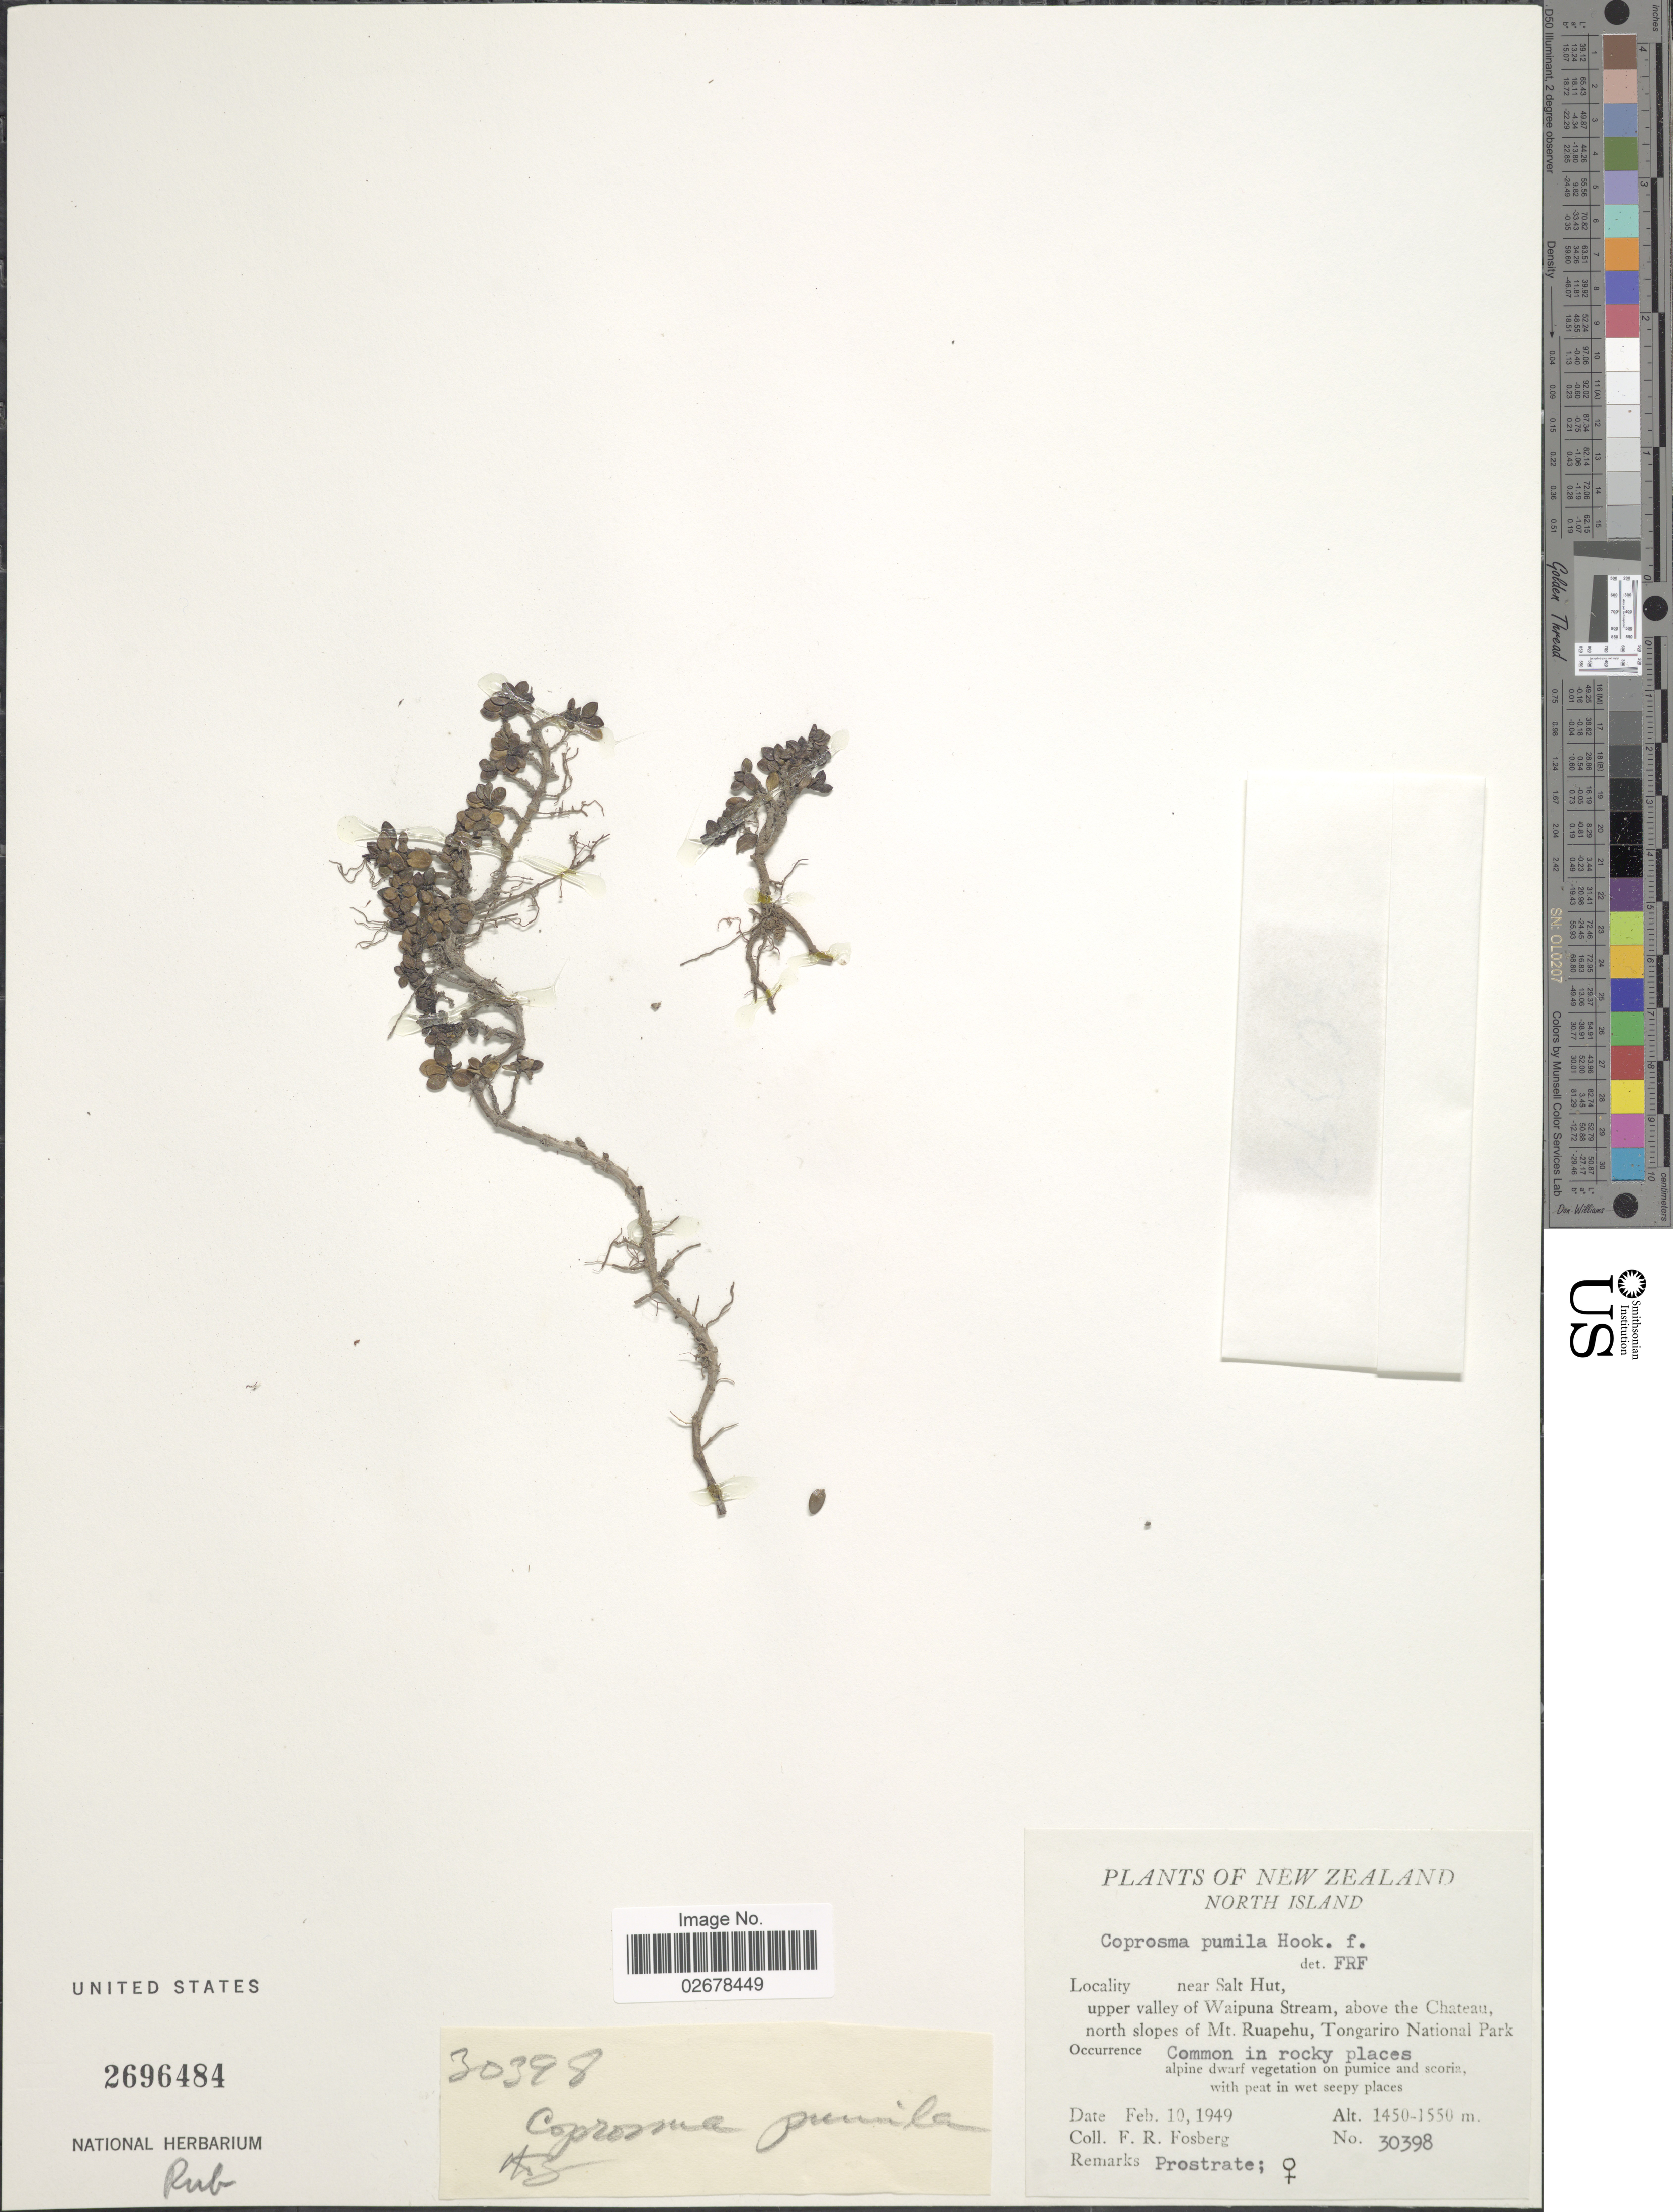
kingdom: Plantae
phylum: Tracheophyta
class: Magnoliopsida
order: Gentianales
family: Rubiaceae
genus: Coprosma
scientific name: Coprosma pumila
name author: Hook. f.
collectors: F. R. Fosberg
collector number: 30398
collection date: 1949-02-10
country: New Zealand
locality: North Island, near Salt Hut, upper valley of Waipuna Stream, above the Chateau, north slopes of Mt. Ruapehu, Tongariro National Park.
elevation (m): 1450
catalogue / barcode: US 2696484